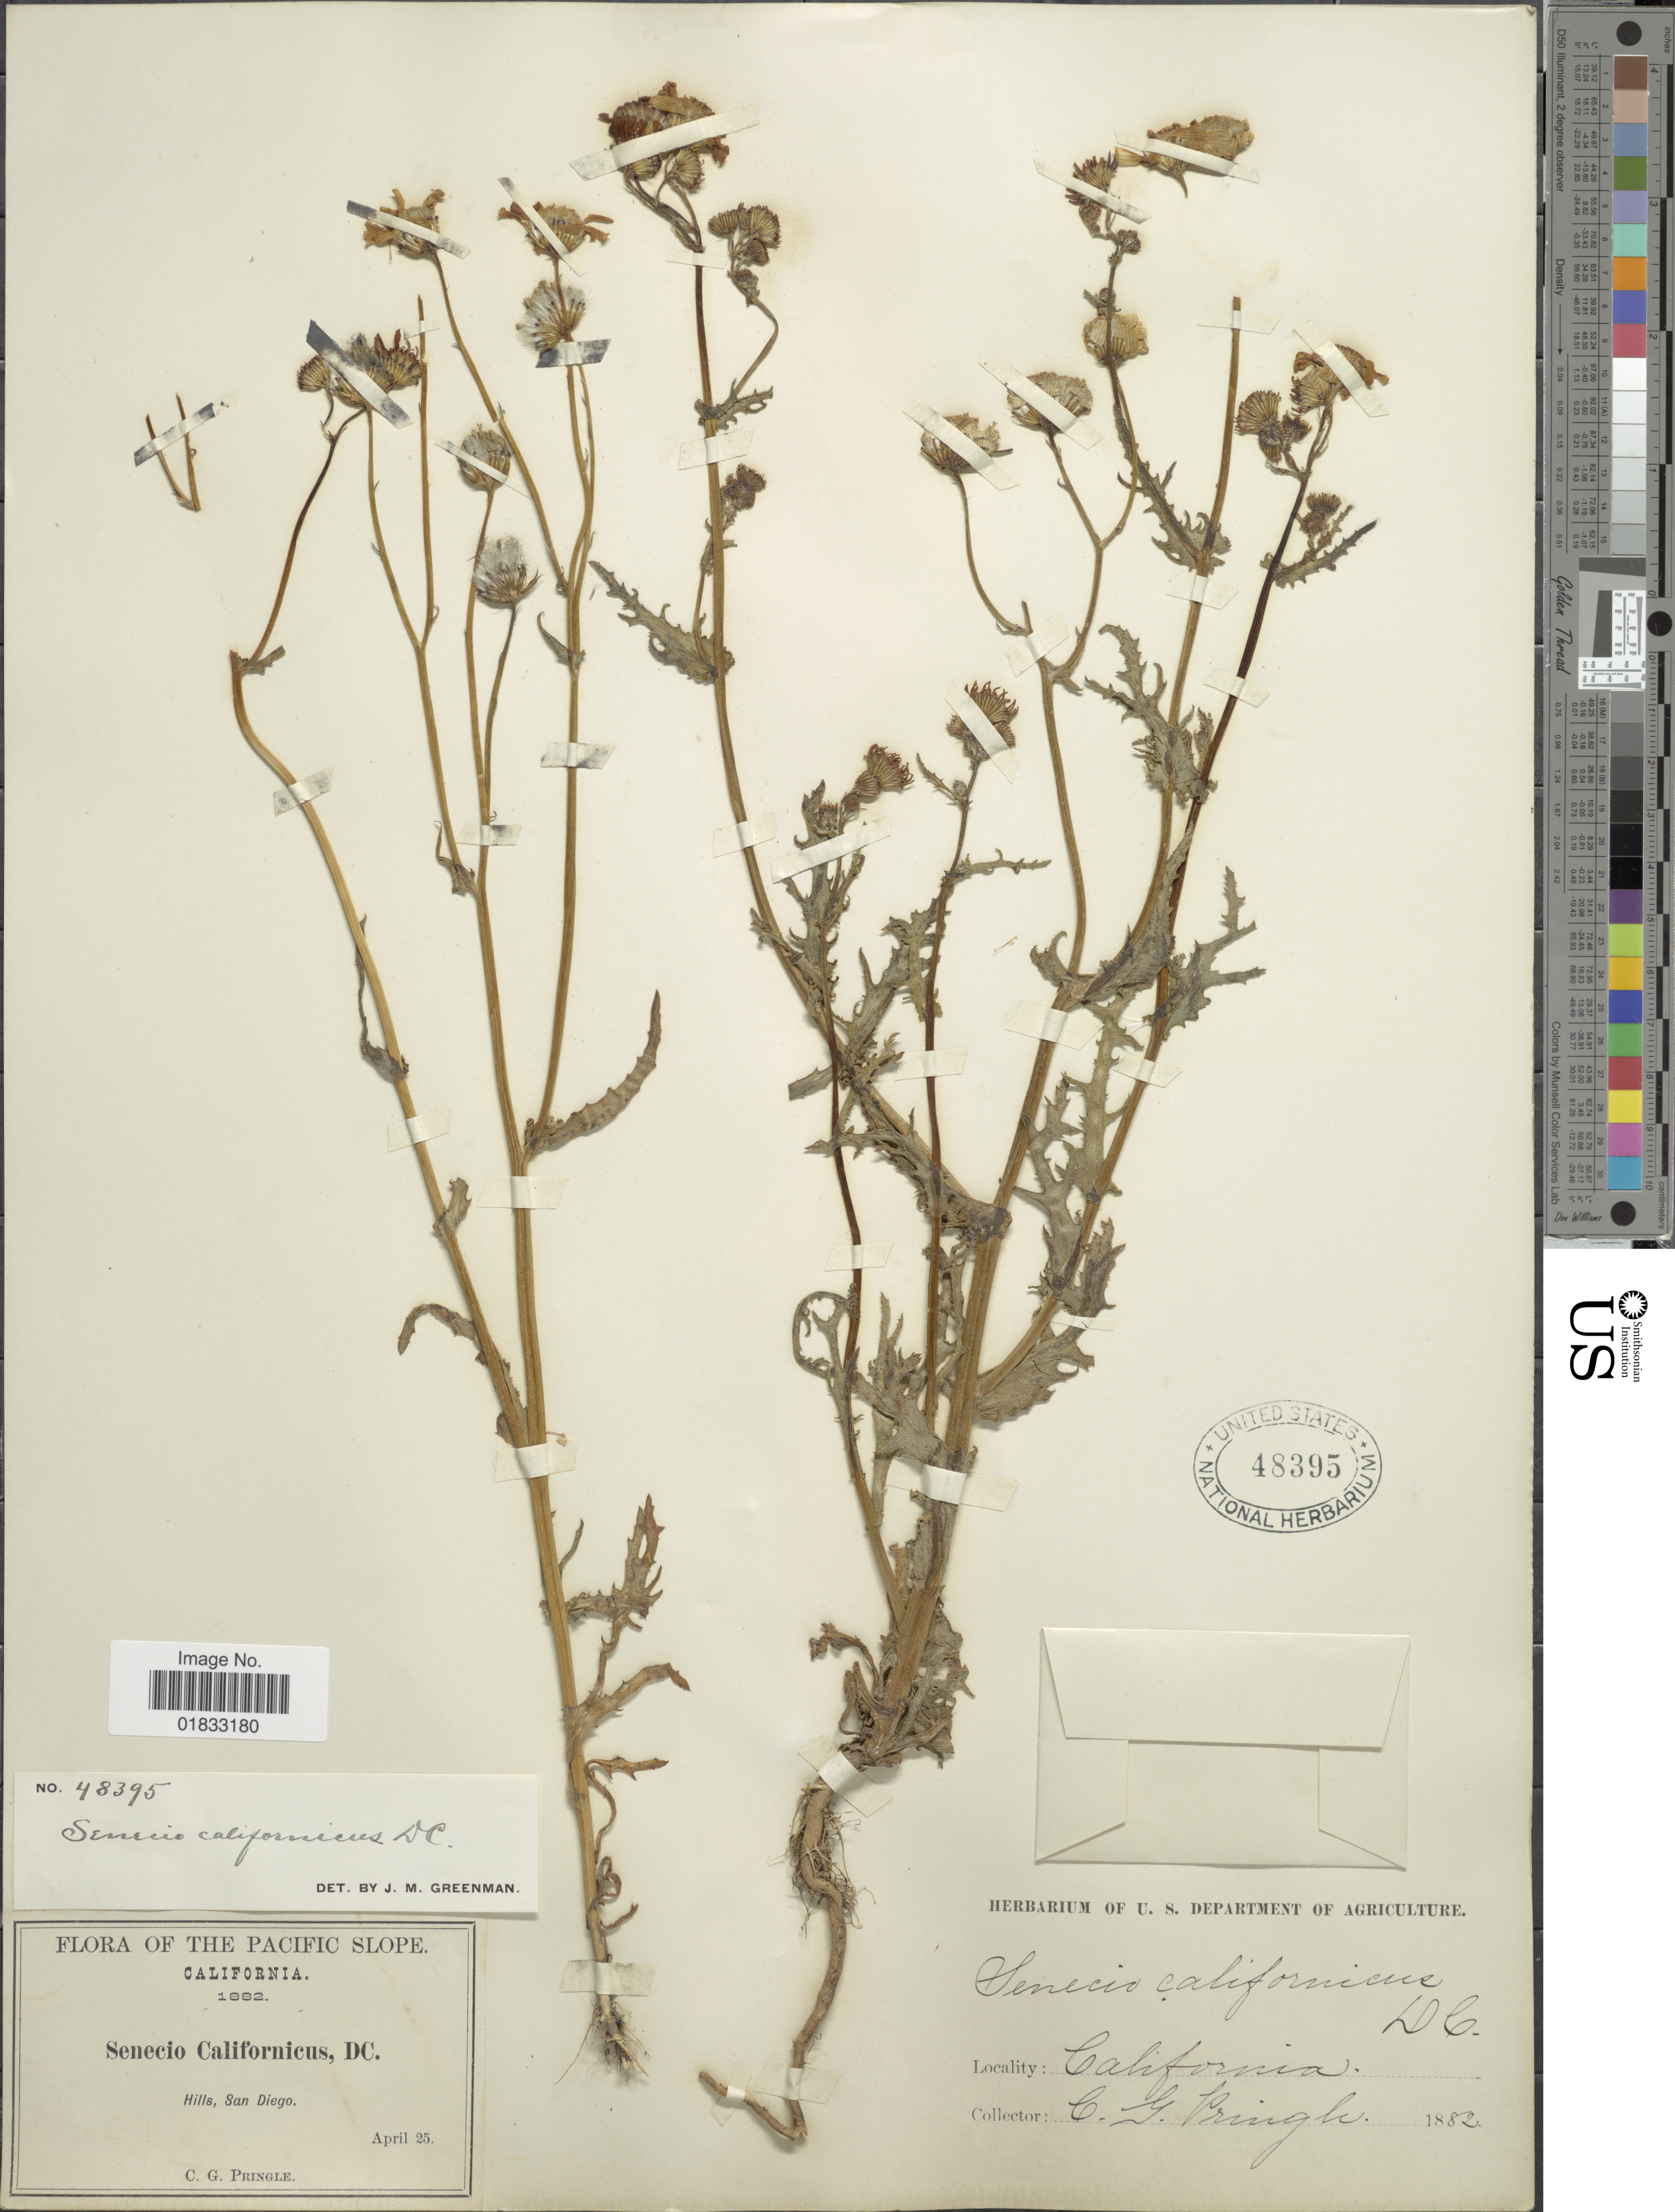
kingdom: Plantae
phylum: Tracheophyta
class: Magnoliopsida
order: Asterales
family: Asteraceae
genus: Senecio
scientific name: Senecio californicus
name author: DC.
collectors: C. G. Pringle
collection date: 1882-04-25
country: United States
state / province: California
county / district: San Diego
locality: San Diego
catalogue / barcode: US 48395